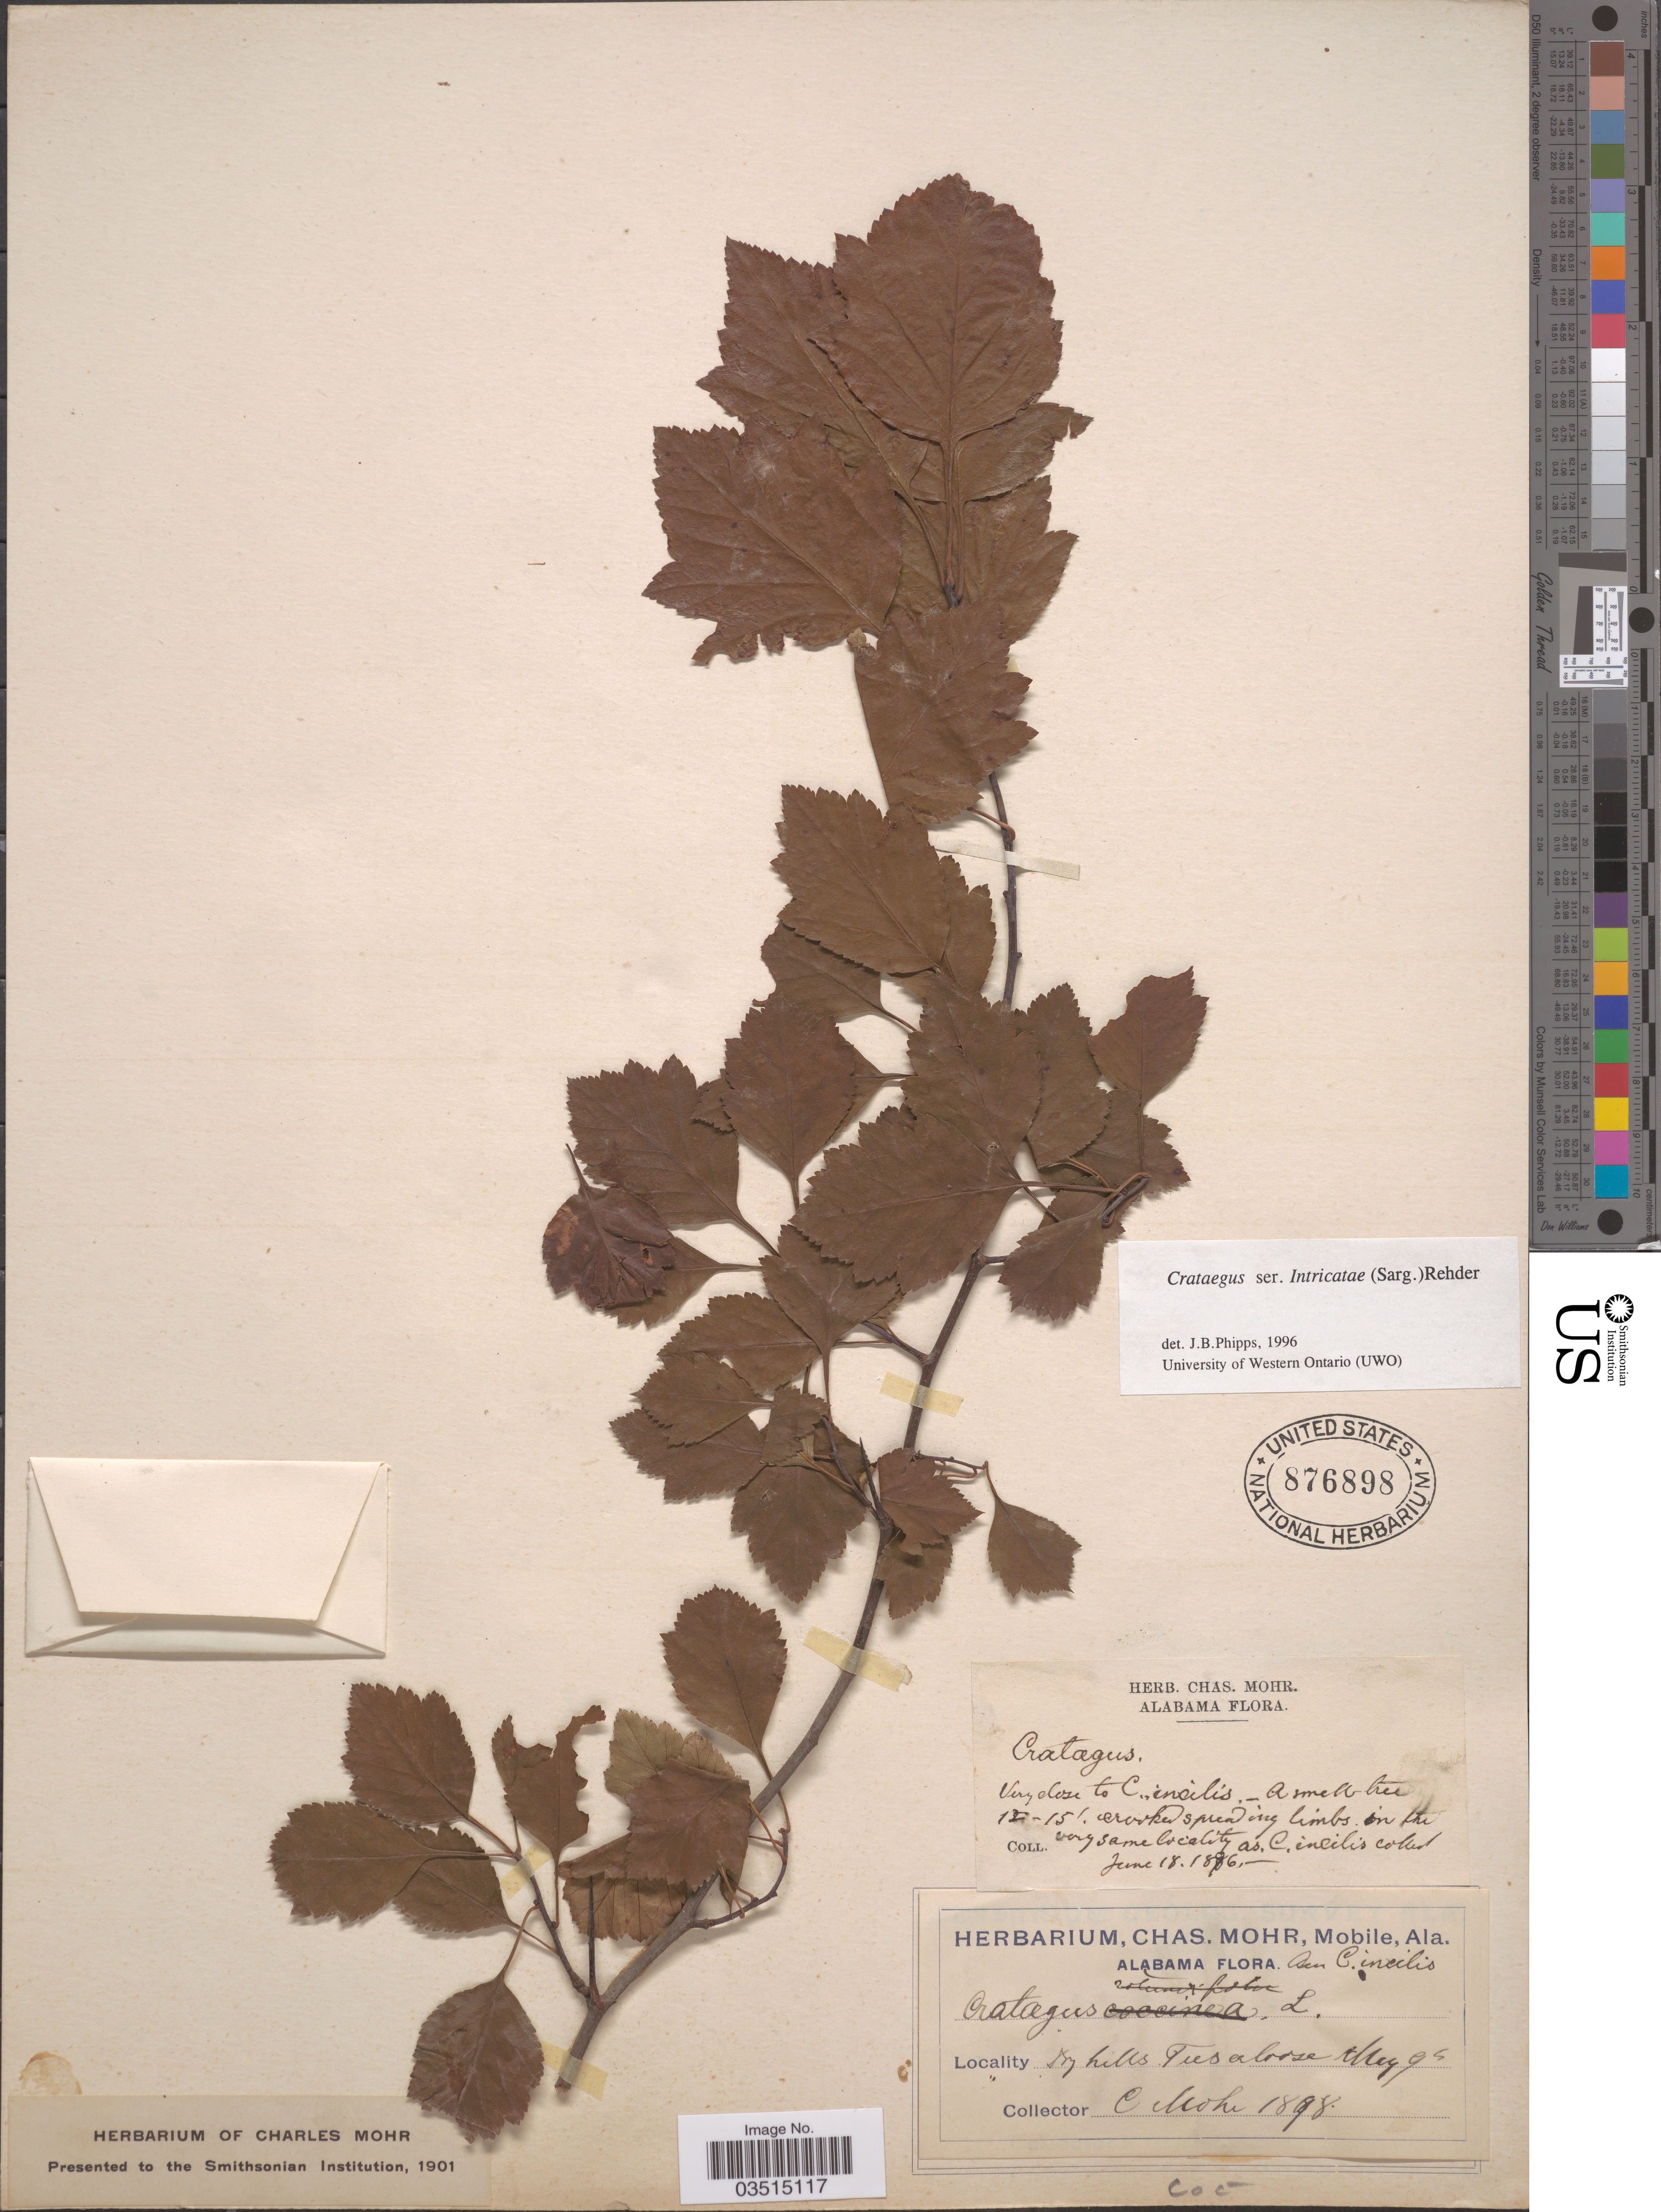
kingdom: Plantae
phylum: Tracheophyta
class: Magnoliopsida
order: Rosales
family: Rosaceae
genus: Crataegus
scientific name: Crataegus incilis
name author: Beadle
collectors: Mohr, C. T. (herbarium)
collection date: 1896-06-18/1898-05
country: United States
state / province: Alabama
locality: Dry hills Tuscaloosa.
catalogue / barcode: US 876898